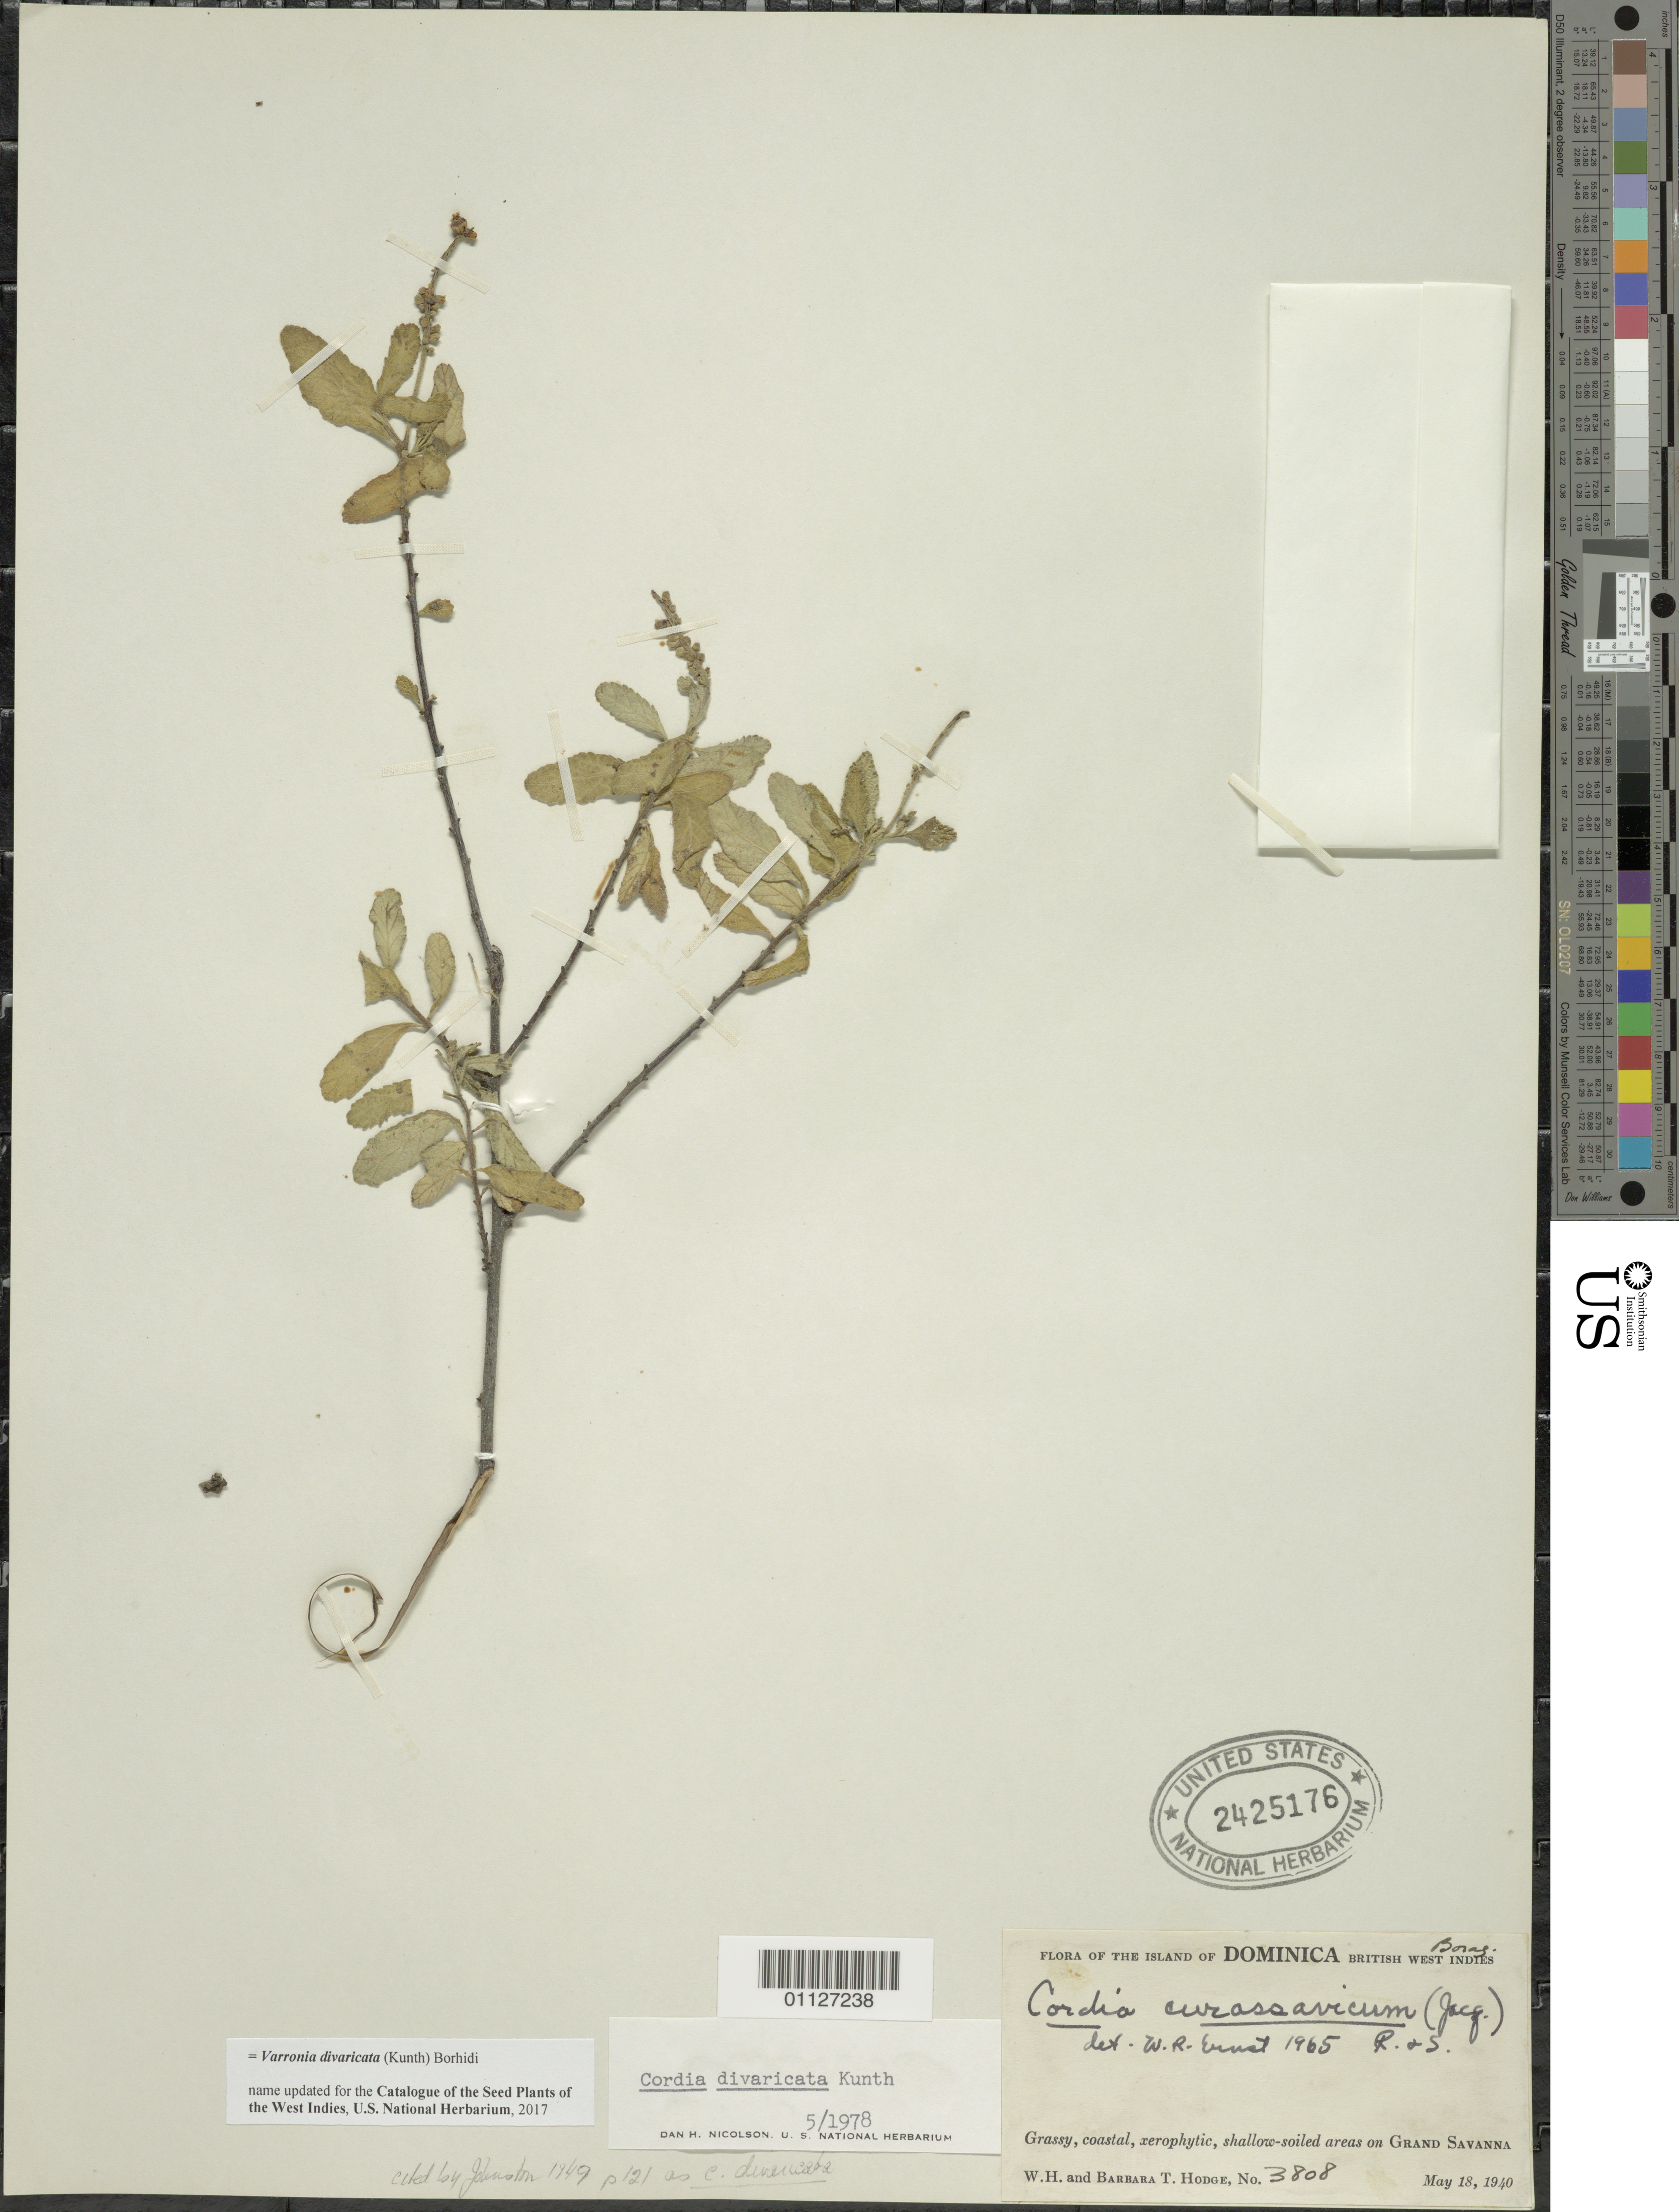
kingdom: Plantae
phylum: Tracheophyta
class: Magnoliopsida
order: Boraginales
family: Cordiaceae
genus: Varronia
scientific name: Varronia divaricata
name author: (Kunth) Borhidi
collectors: W. Hodge & B. Hodge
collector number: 3808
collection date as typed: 18 May 1940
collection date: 1940-05-18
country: Dominica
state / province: St. Joseph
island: Dominica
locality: Grand Savanna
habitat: Grassy, coastal, xerophytic, shallow-soiled areas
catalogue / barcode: US 2425176